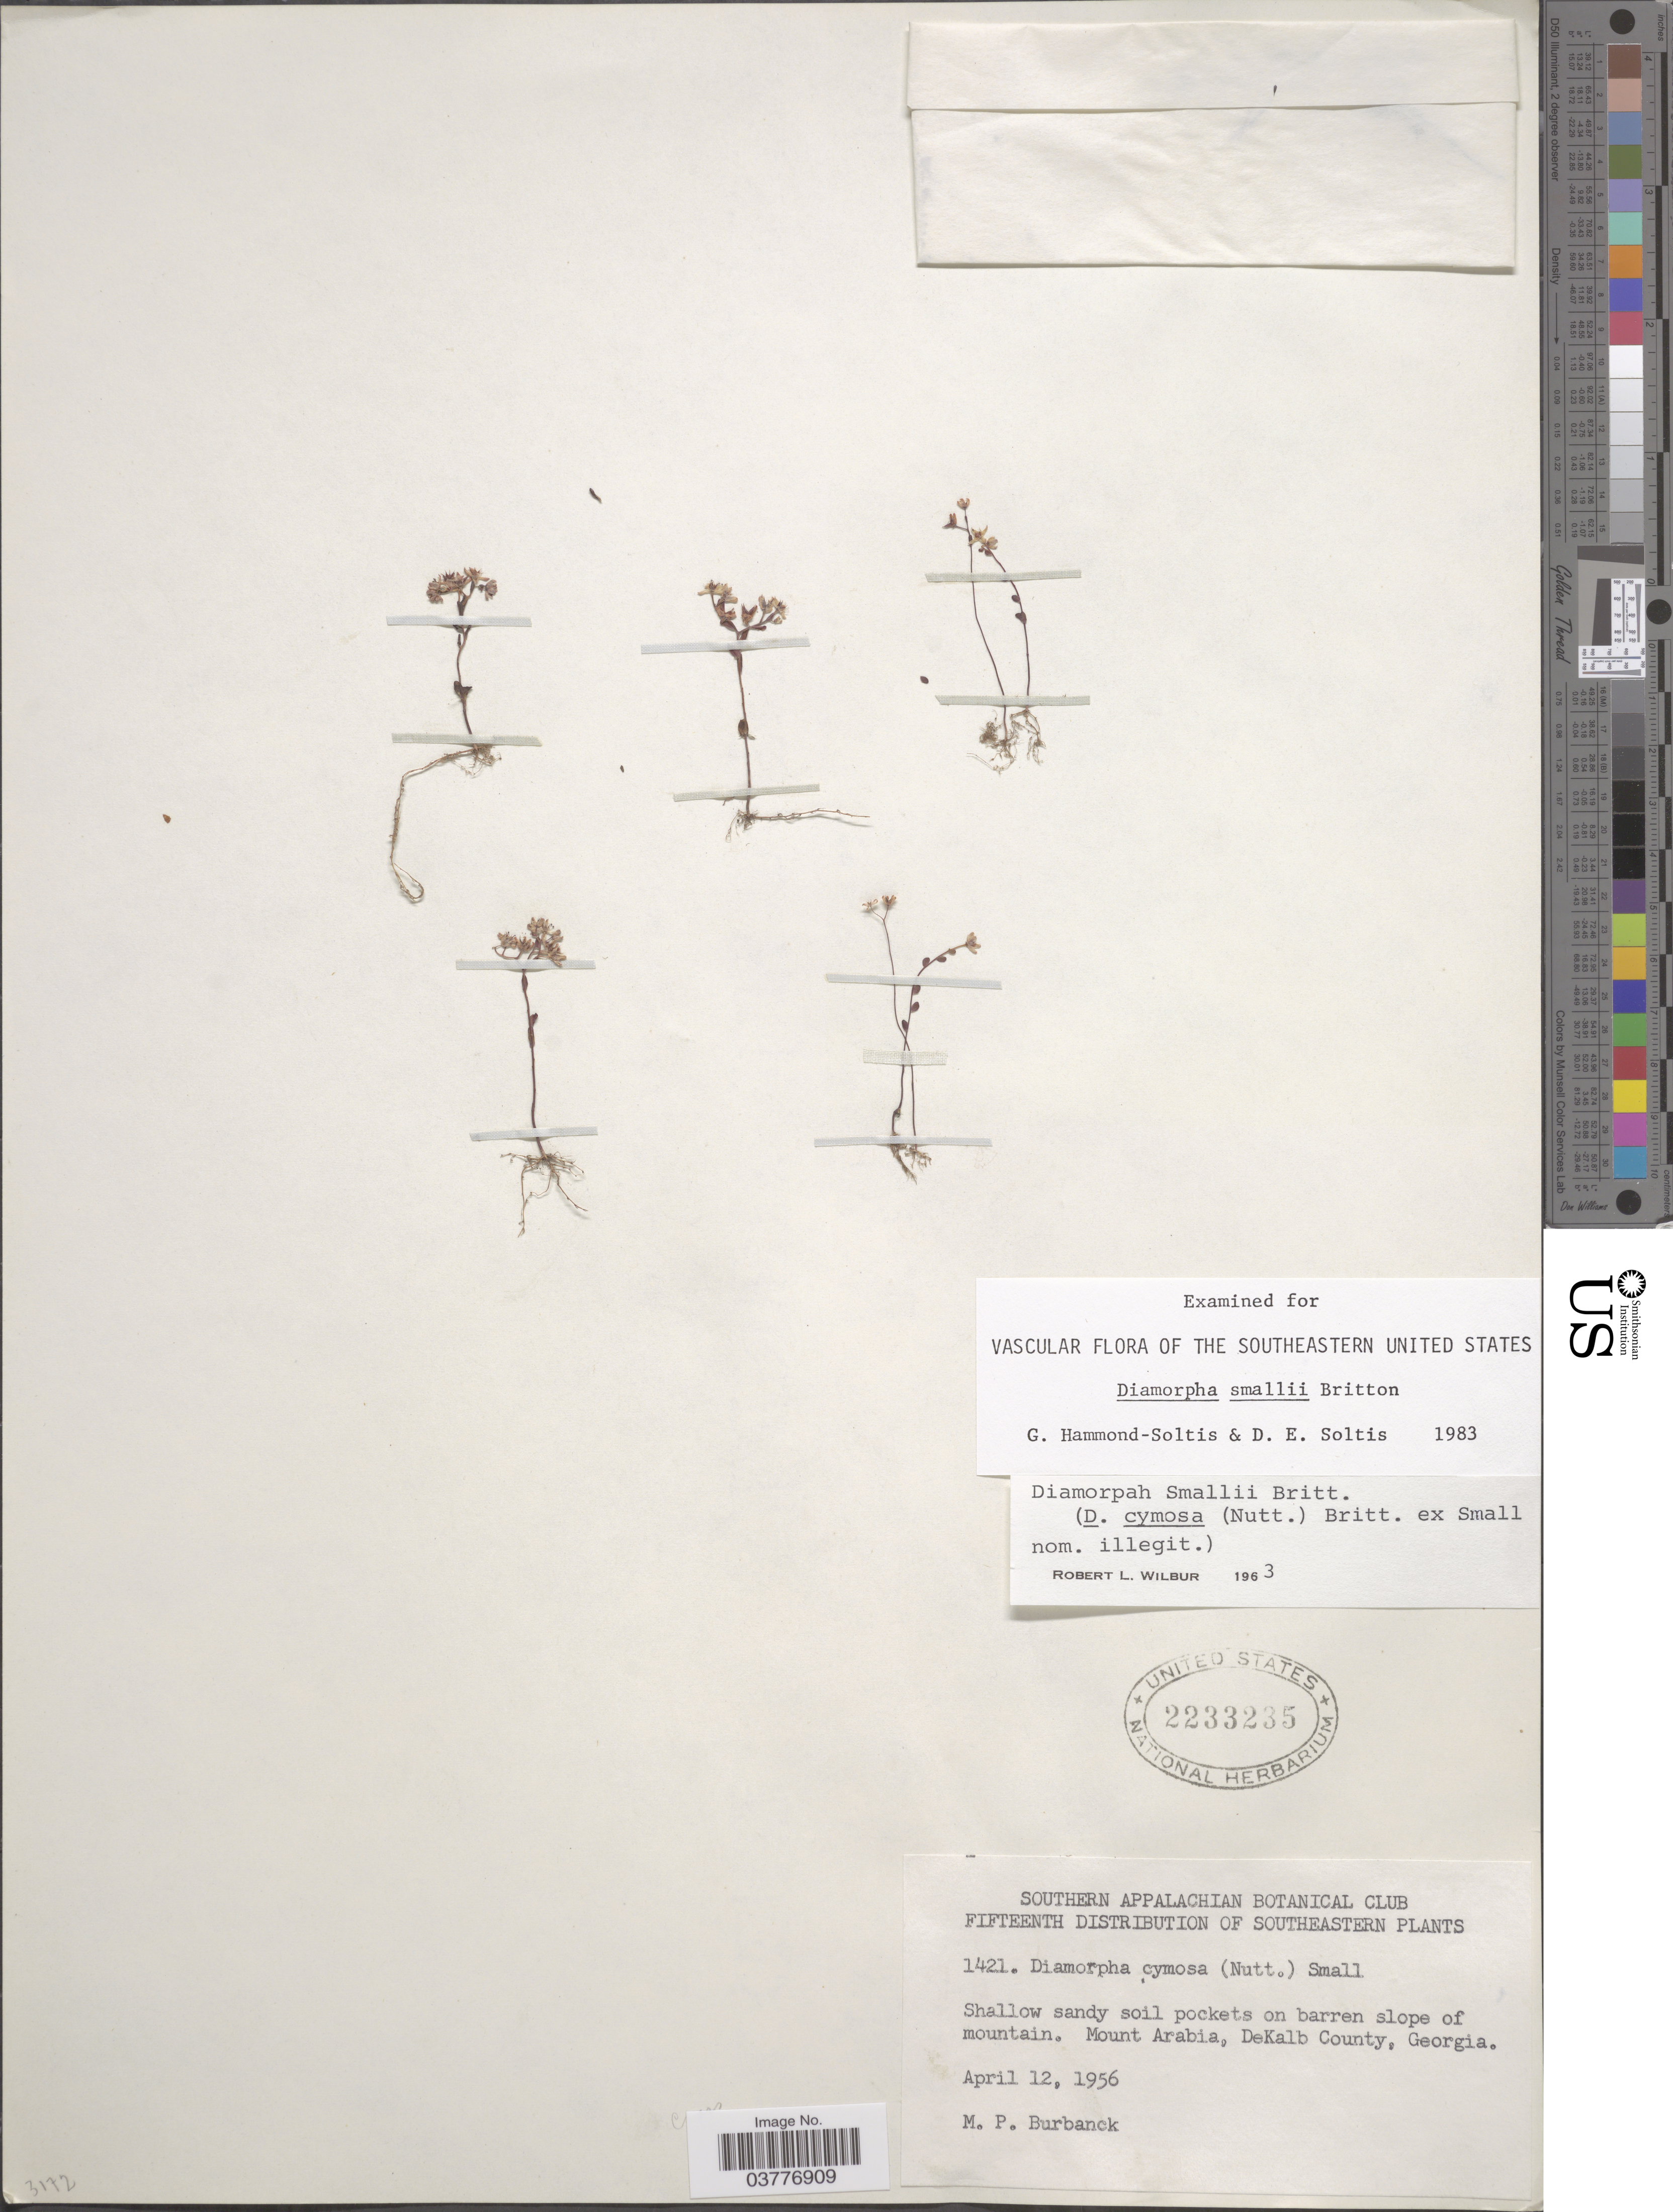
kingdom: Plantae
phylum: Tracheophyta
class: Magnoliopsida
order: Saxifragales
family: Crassulaceae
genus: Sedum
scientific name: Sedum smallii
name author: (Britton) H.E. Ahles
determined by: Strong, Mark T., (BOT), Smithsonian Institution - National Museum of Natural History (UNITED STATES)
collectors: M. Burbanck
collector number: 1421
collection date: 1956-04-12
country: United States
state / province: Georgia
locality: Southeastern. Mount Arabia, DeKalb County.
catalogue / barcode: US 2233235